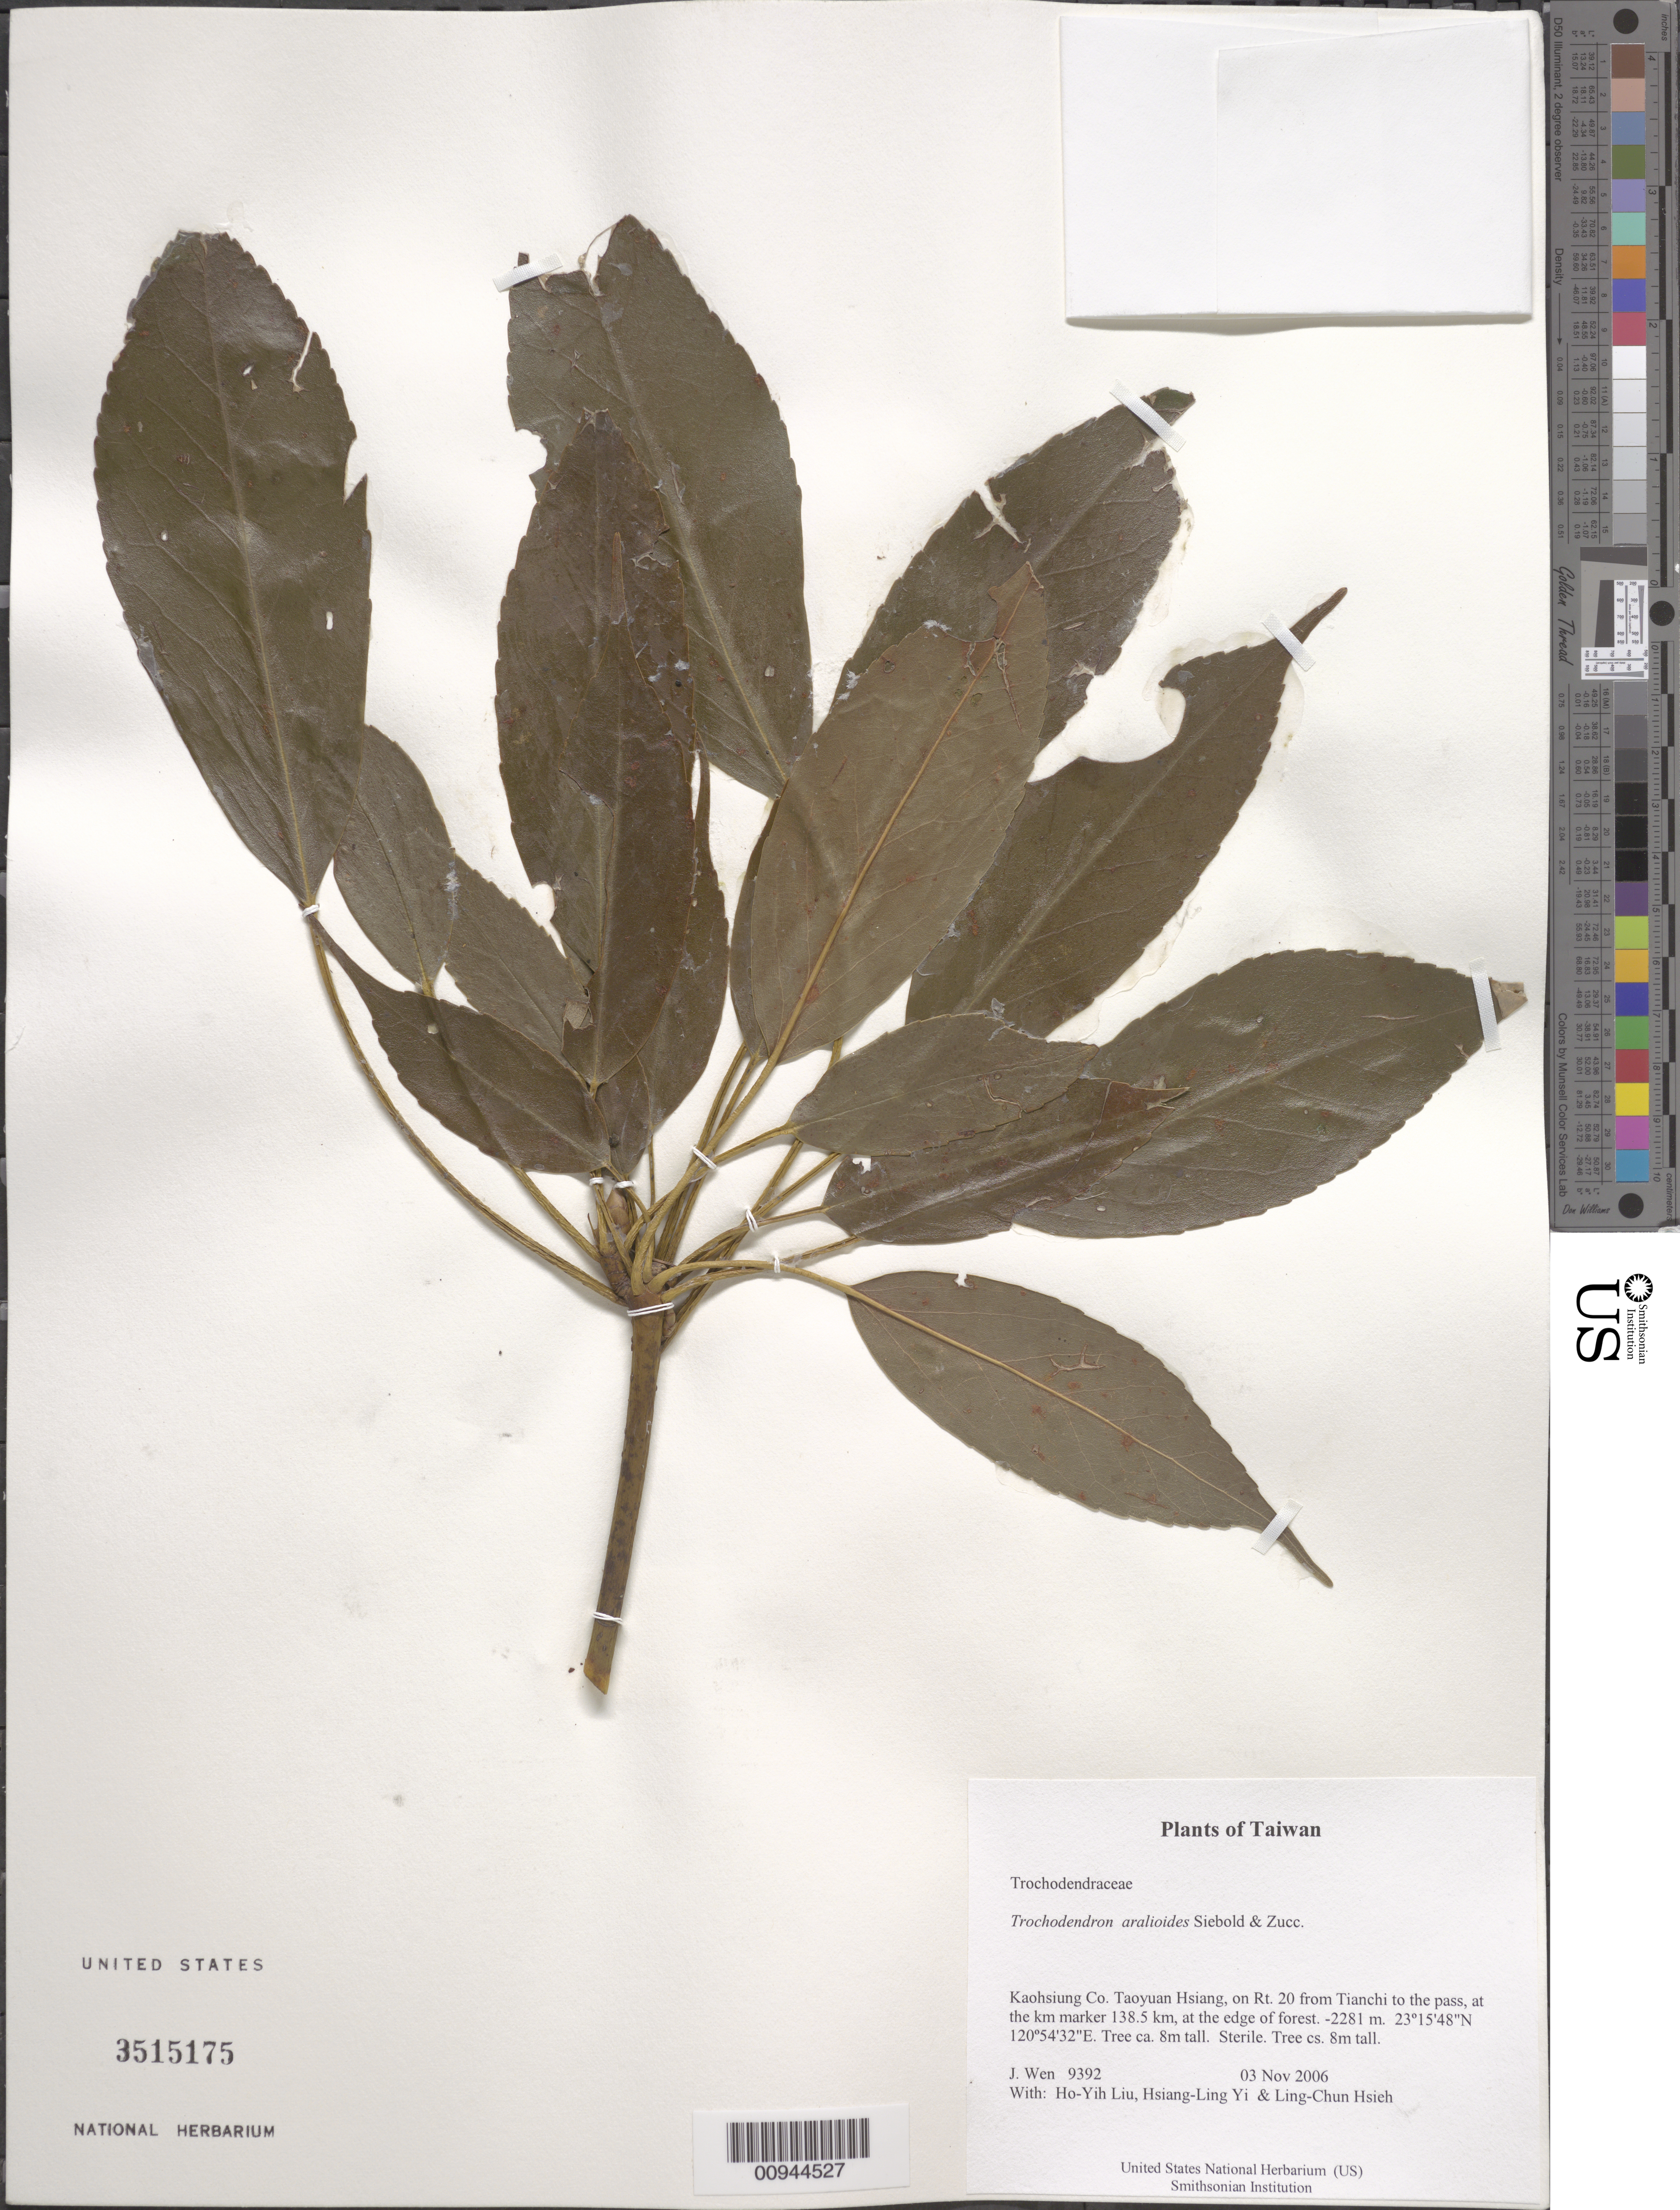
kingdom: Plantae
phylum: Tracheophyta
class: Magnoliopsida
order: Trochodendrales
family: Trochodendraceae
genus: Trochodendron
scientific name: Trochodendron aralioides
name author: Siebold & Zucc.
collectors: J. Wen, H. Liu, H. l. Yi & L. Hsieh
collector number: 9392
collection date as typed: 03 Nov 2006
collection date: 2006-11-03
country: Taiwan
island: Taiwan [Formosa]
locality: Taoyuan Hsiang, on Rt. 20 from Tianchi to the pass, at the km marker 138.5 km, at the edge of forest.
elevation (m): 2281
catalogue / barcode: US 3515175